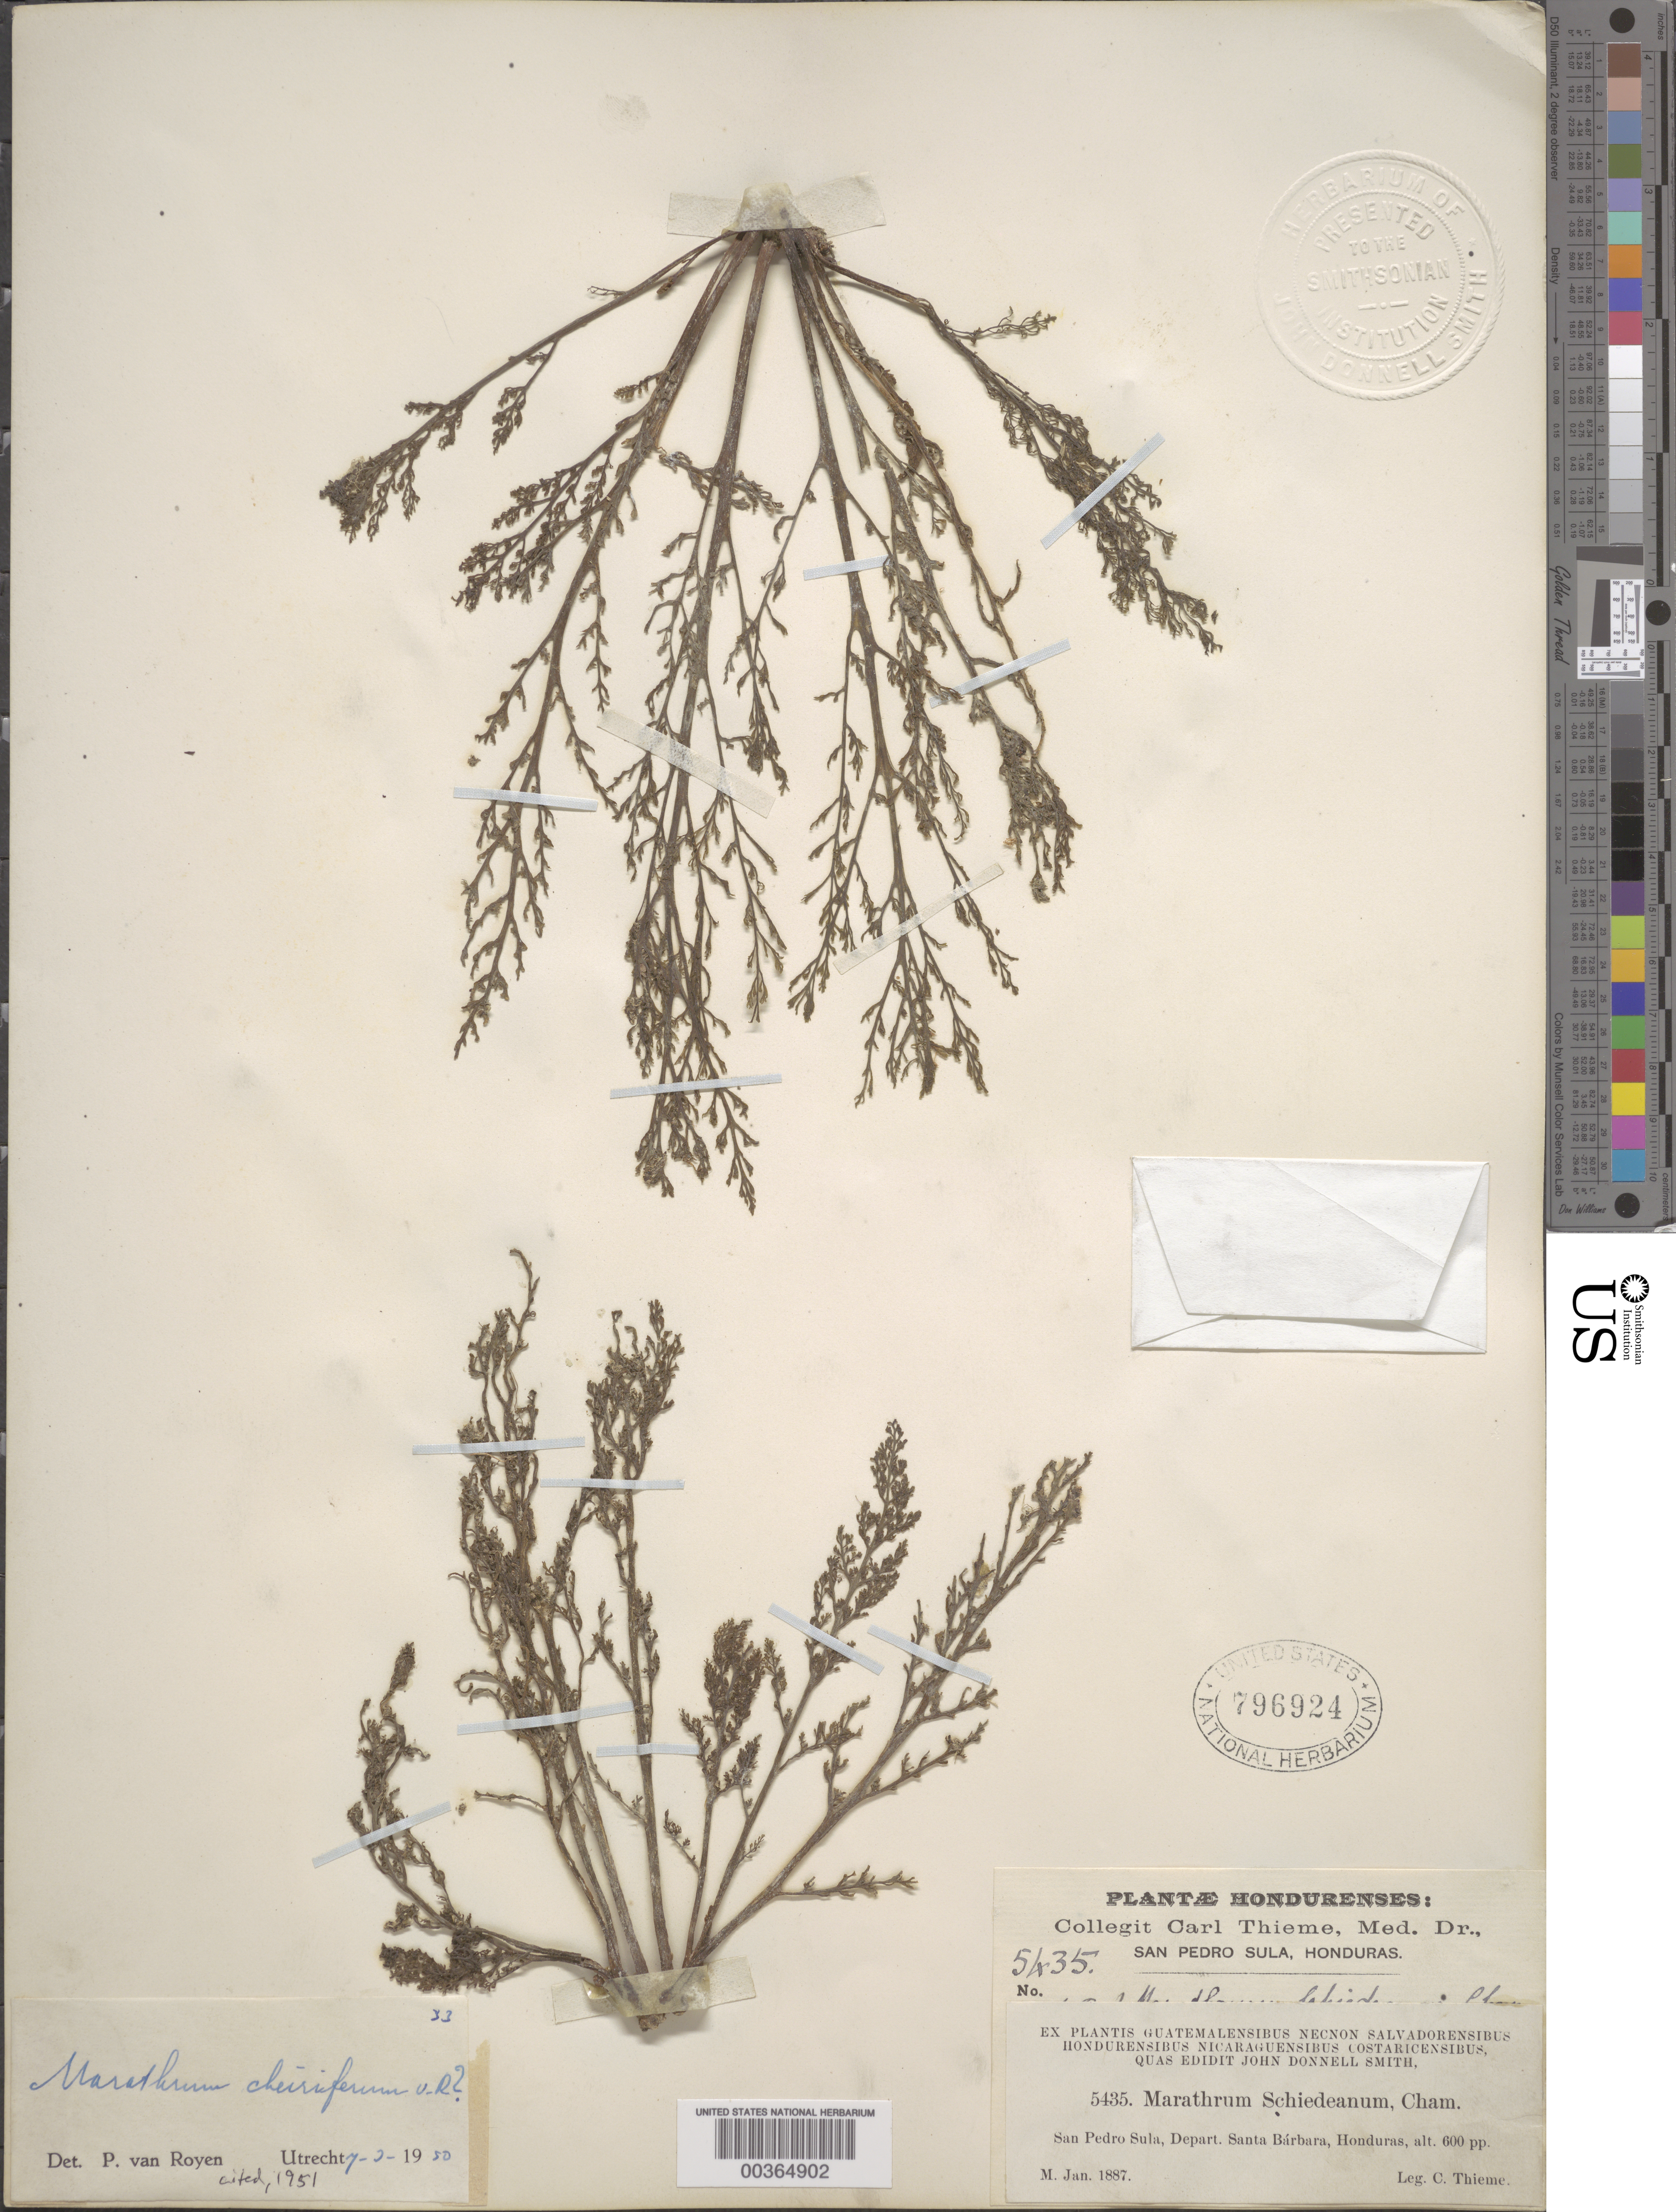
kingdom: Plantae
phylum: Tracheophyta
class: Magnoliopsida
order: Malpighiales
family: Podostemaceae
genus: Marathrum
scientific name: Marathrum cheiriferum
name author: P. Royen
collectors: C. Thieme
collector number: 5435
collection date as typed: Jan 1887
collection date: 1887-01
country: Honduras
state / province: Santa Bárbara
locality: San Pedro Sula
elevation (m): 183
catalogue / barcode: US 796924